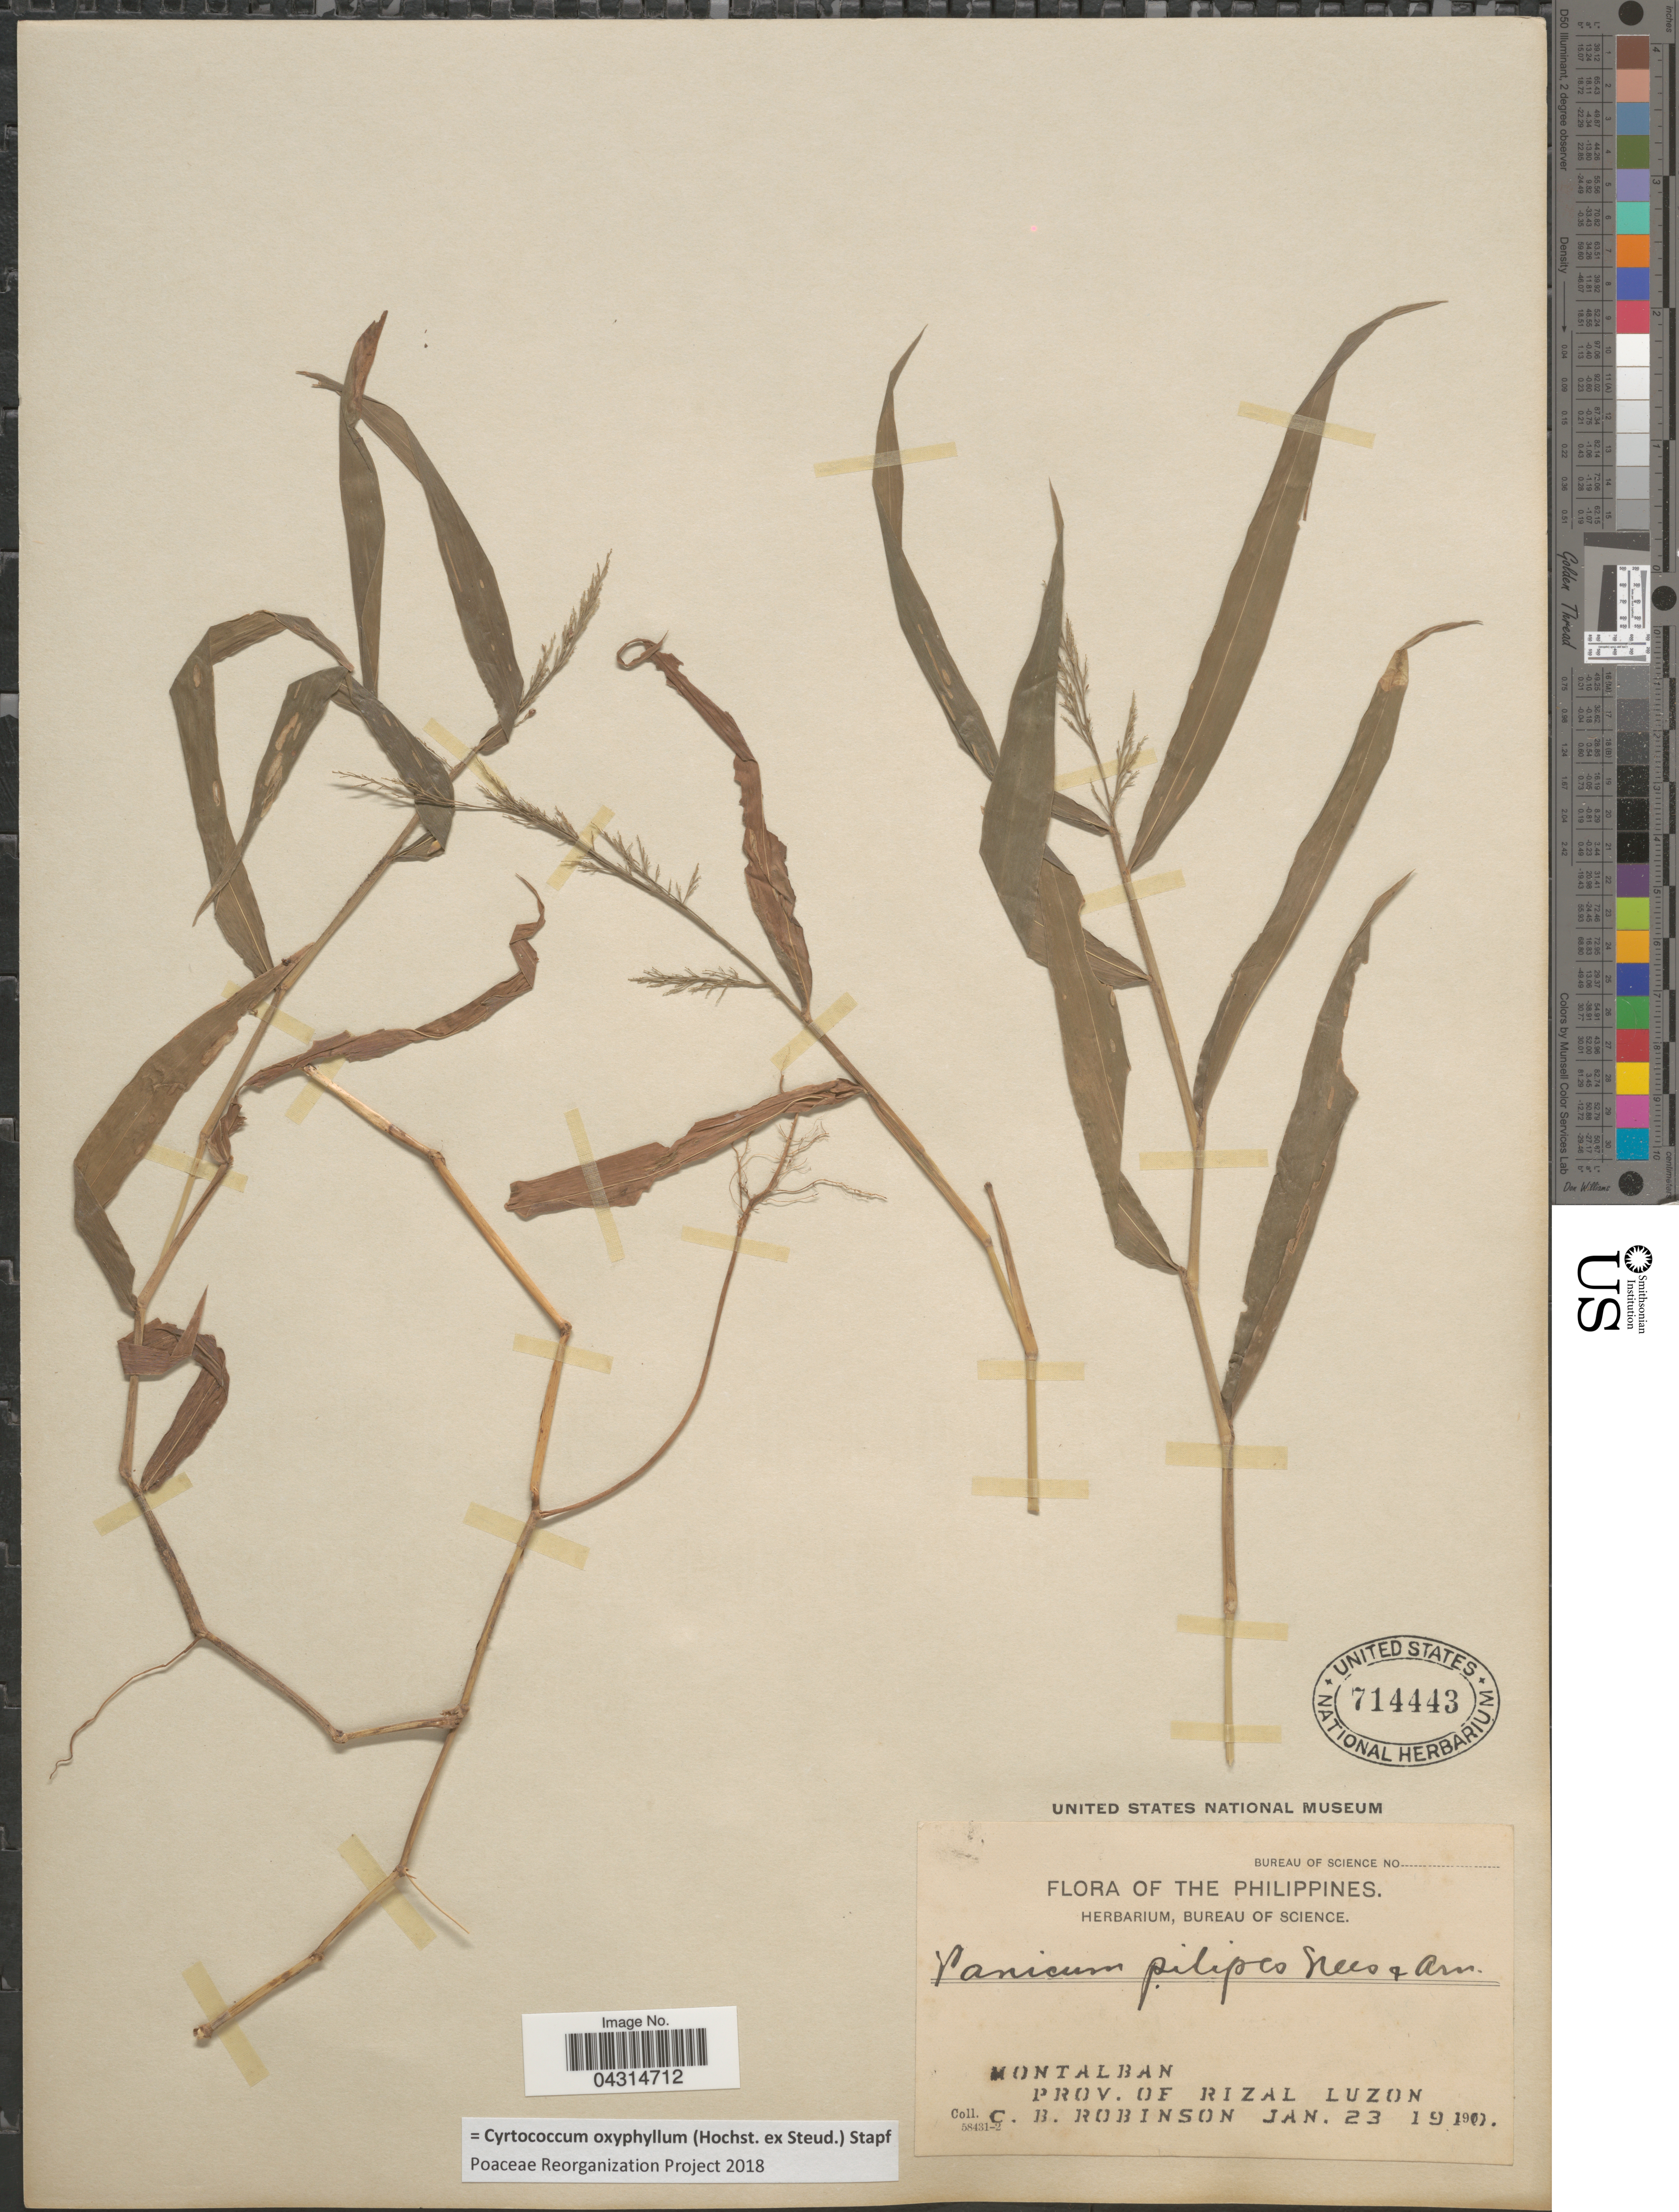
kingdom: Plantae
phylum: Tracheophyta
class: Liliopsida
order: Poales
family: Poaceae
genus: Cyrtococcum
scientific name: Cyrtococcum oxyphyllum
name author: (Steud.) Stapf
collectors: C. Brobinson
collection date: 1910-01-23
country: Philippines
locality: Montalban, Prov. of Rizal Luzon.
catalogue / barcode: US 714443